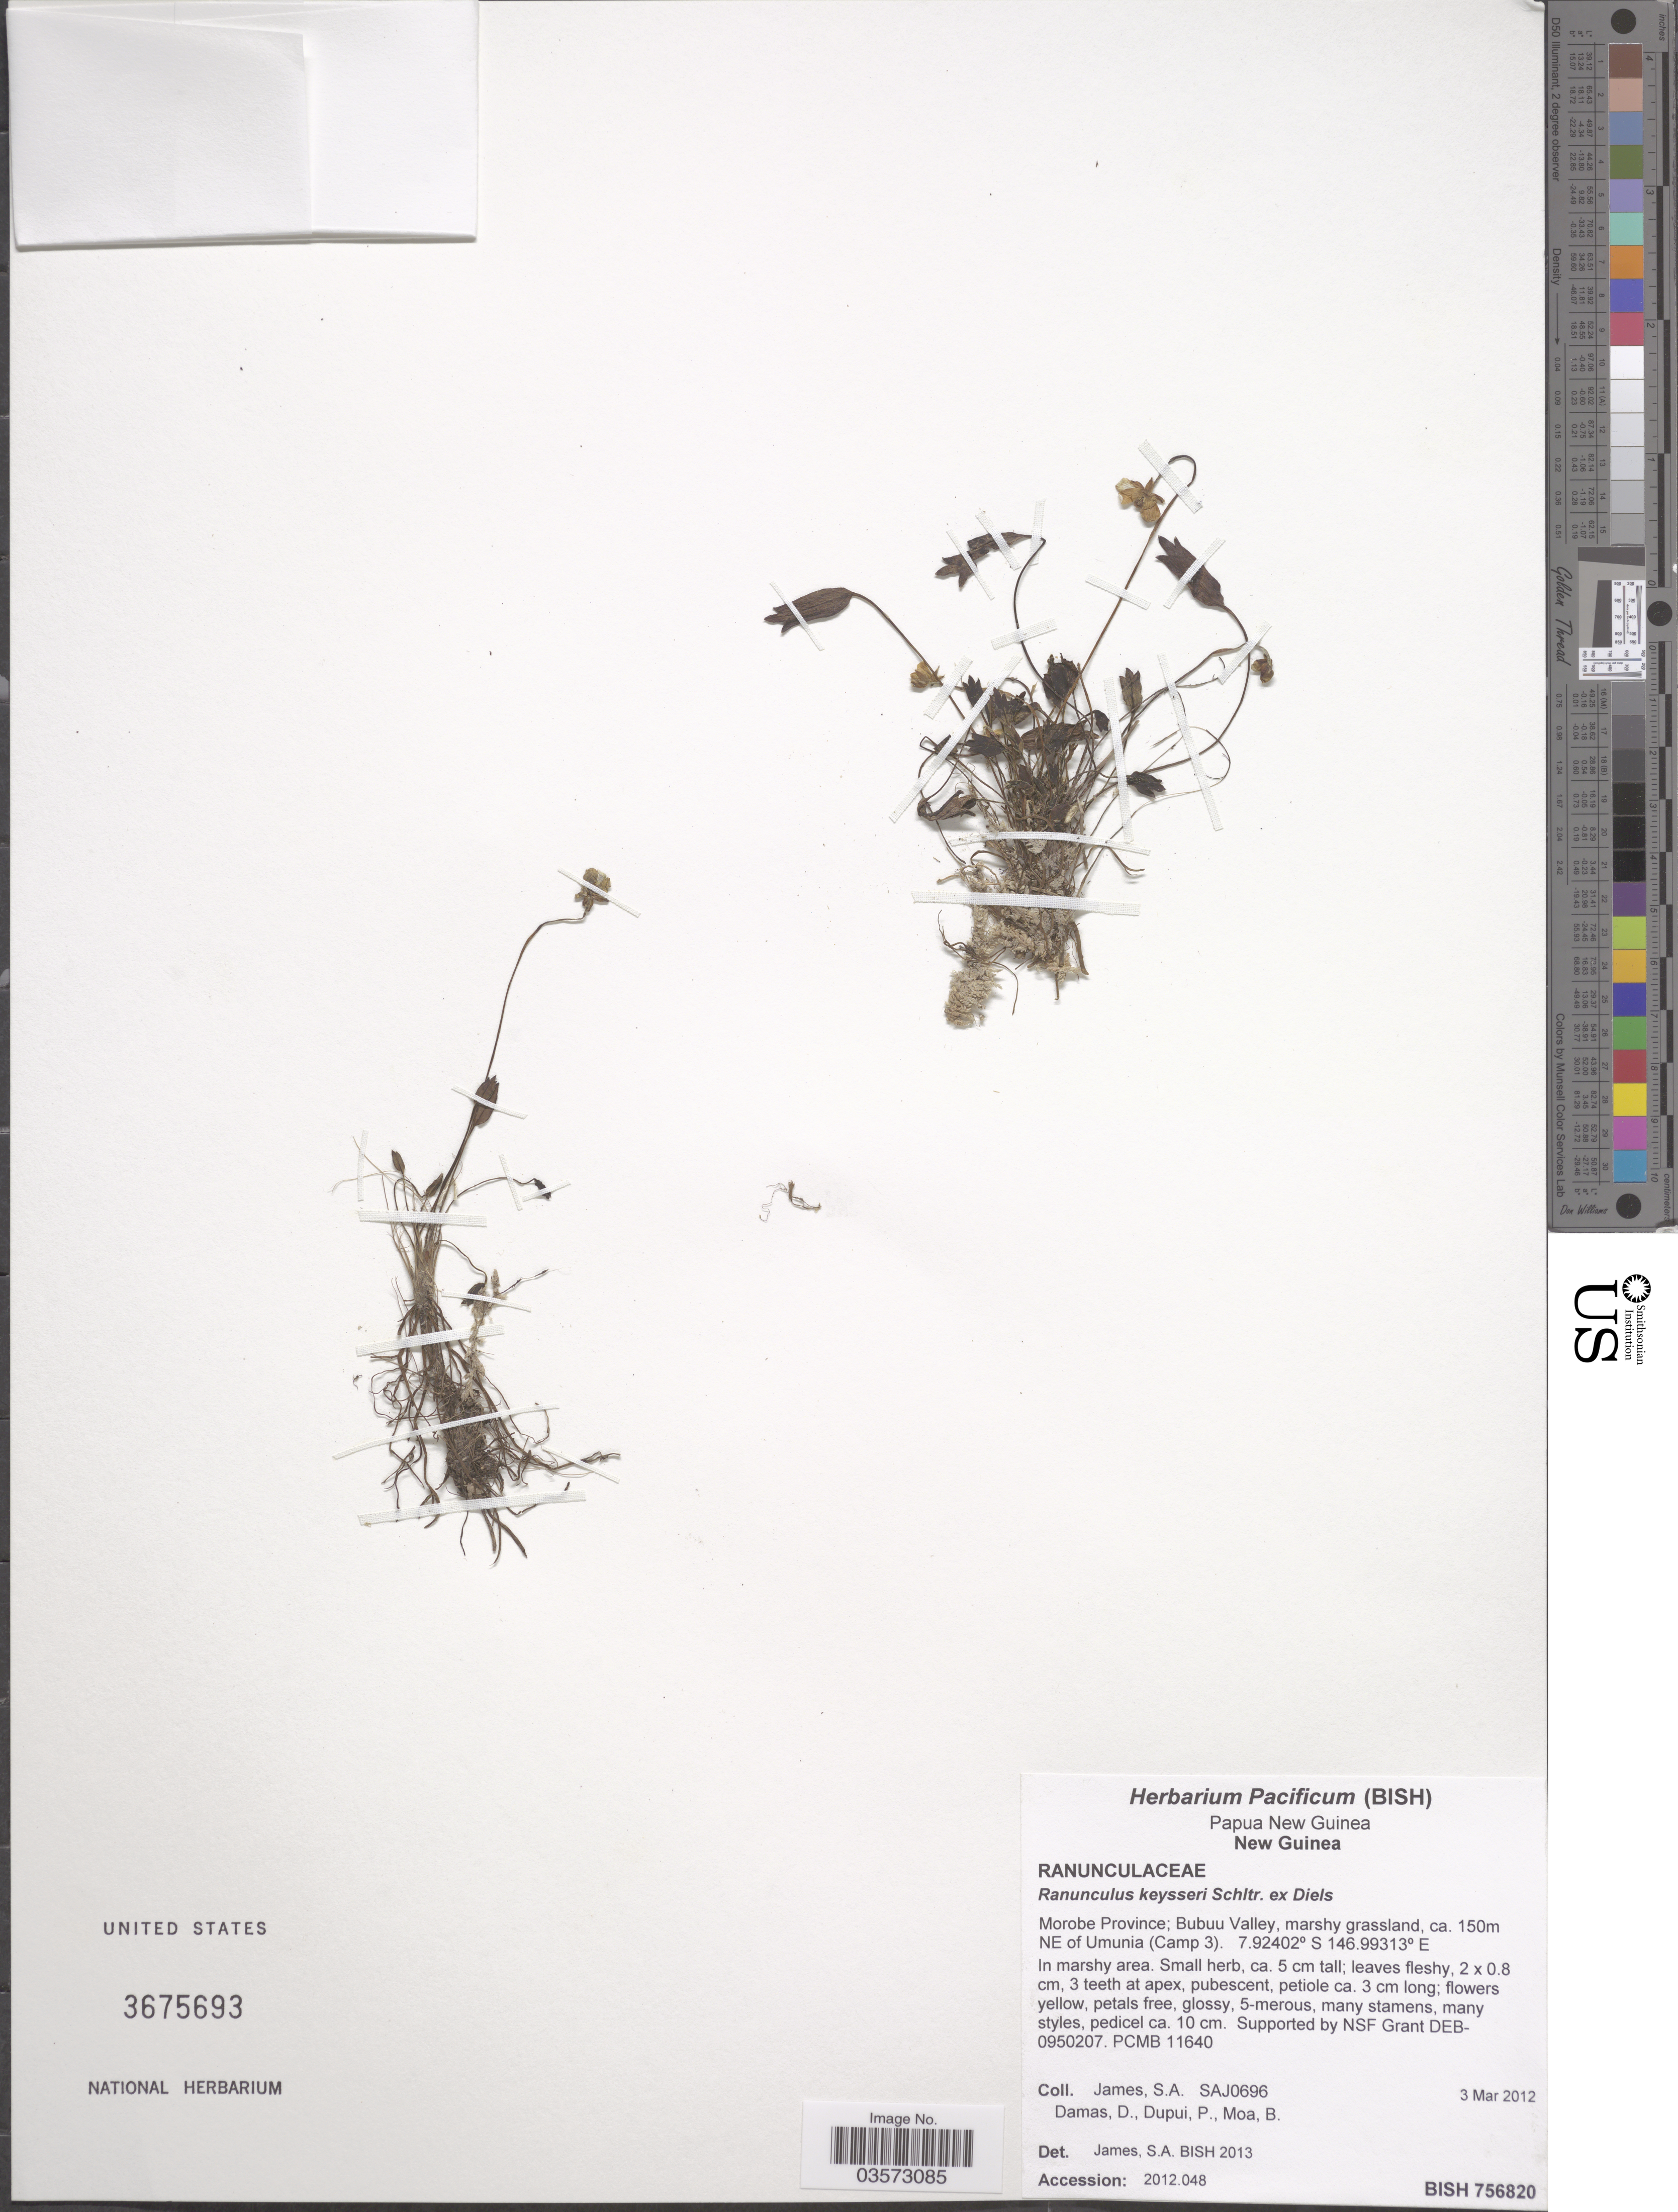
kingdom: Plantae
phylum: Tracheophyta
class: Magnoliopsida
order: Ranunculales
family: Ranunculaceae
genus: Ranunculus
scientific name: Ranunculus keysseri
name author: Schltr. ex Diels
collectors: S. James, D. Damas, P. Dupui & B. Moa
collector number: SAJ0696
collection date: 2012-03-03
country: Papua New Guinea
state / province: Morobe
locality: New Guinea. Bubuu Valley, marshy grassland, ca. 150m NE of Umunia (Camp 3).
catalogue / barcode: US 3675693